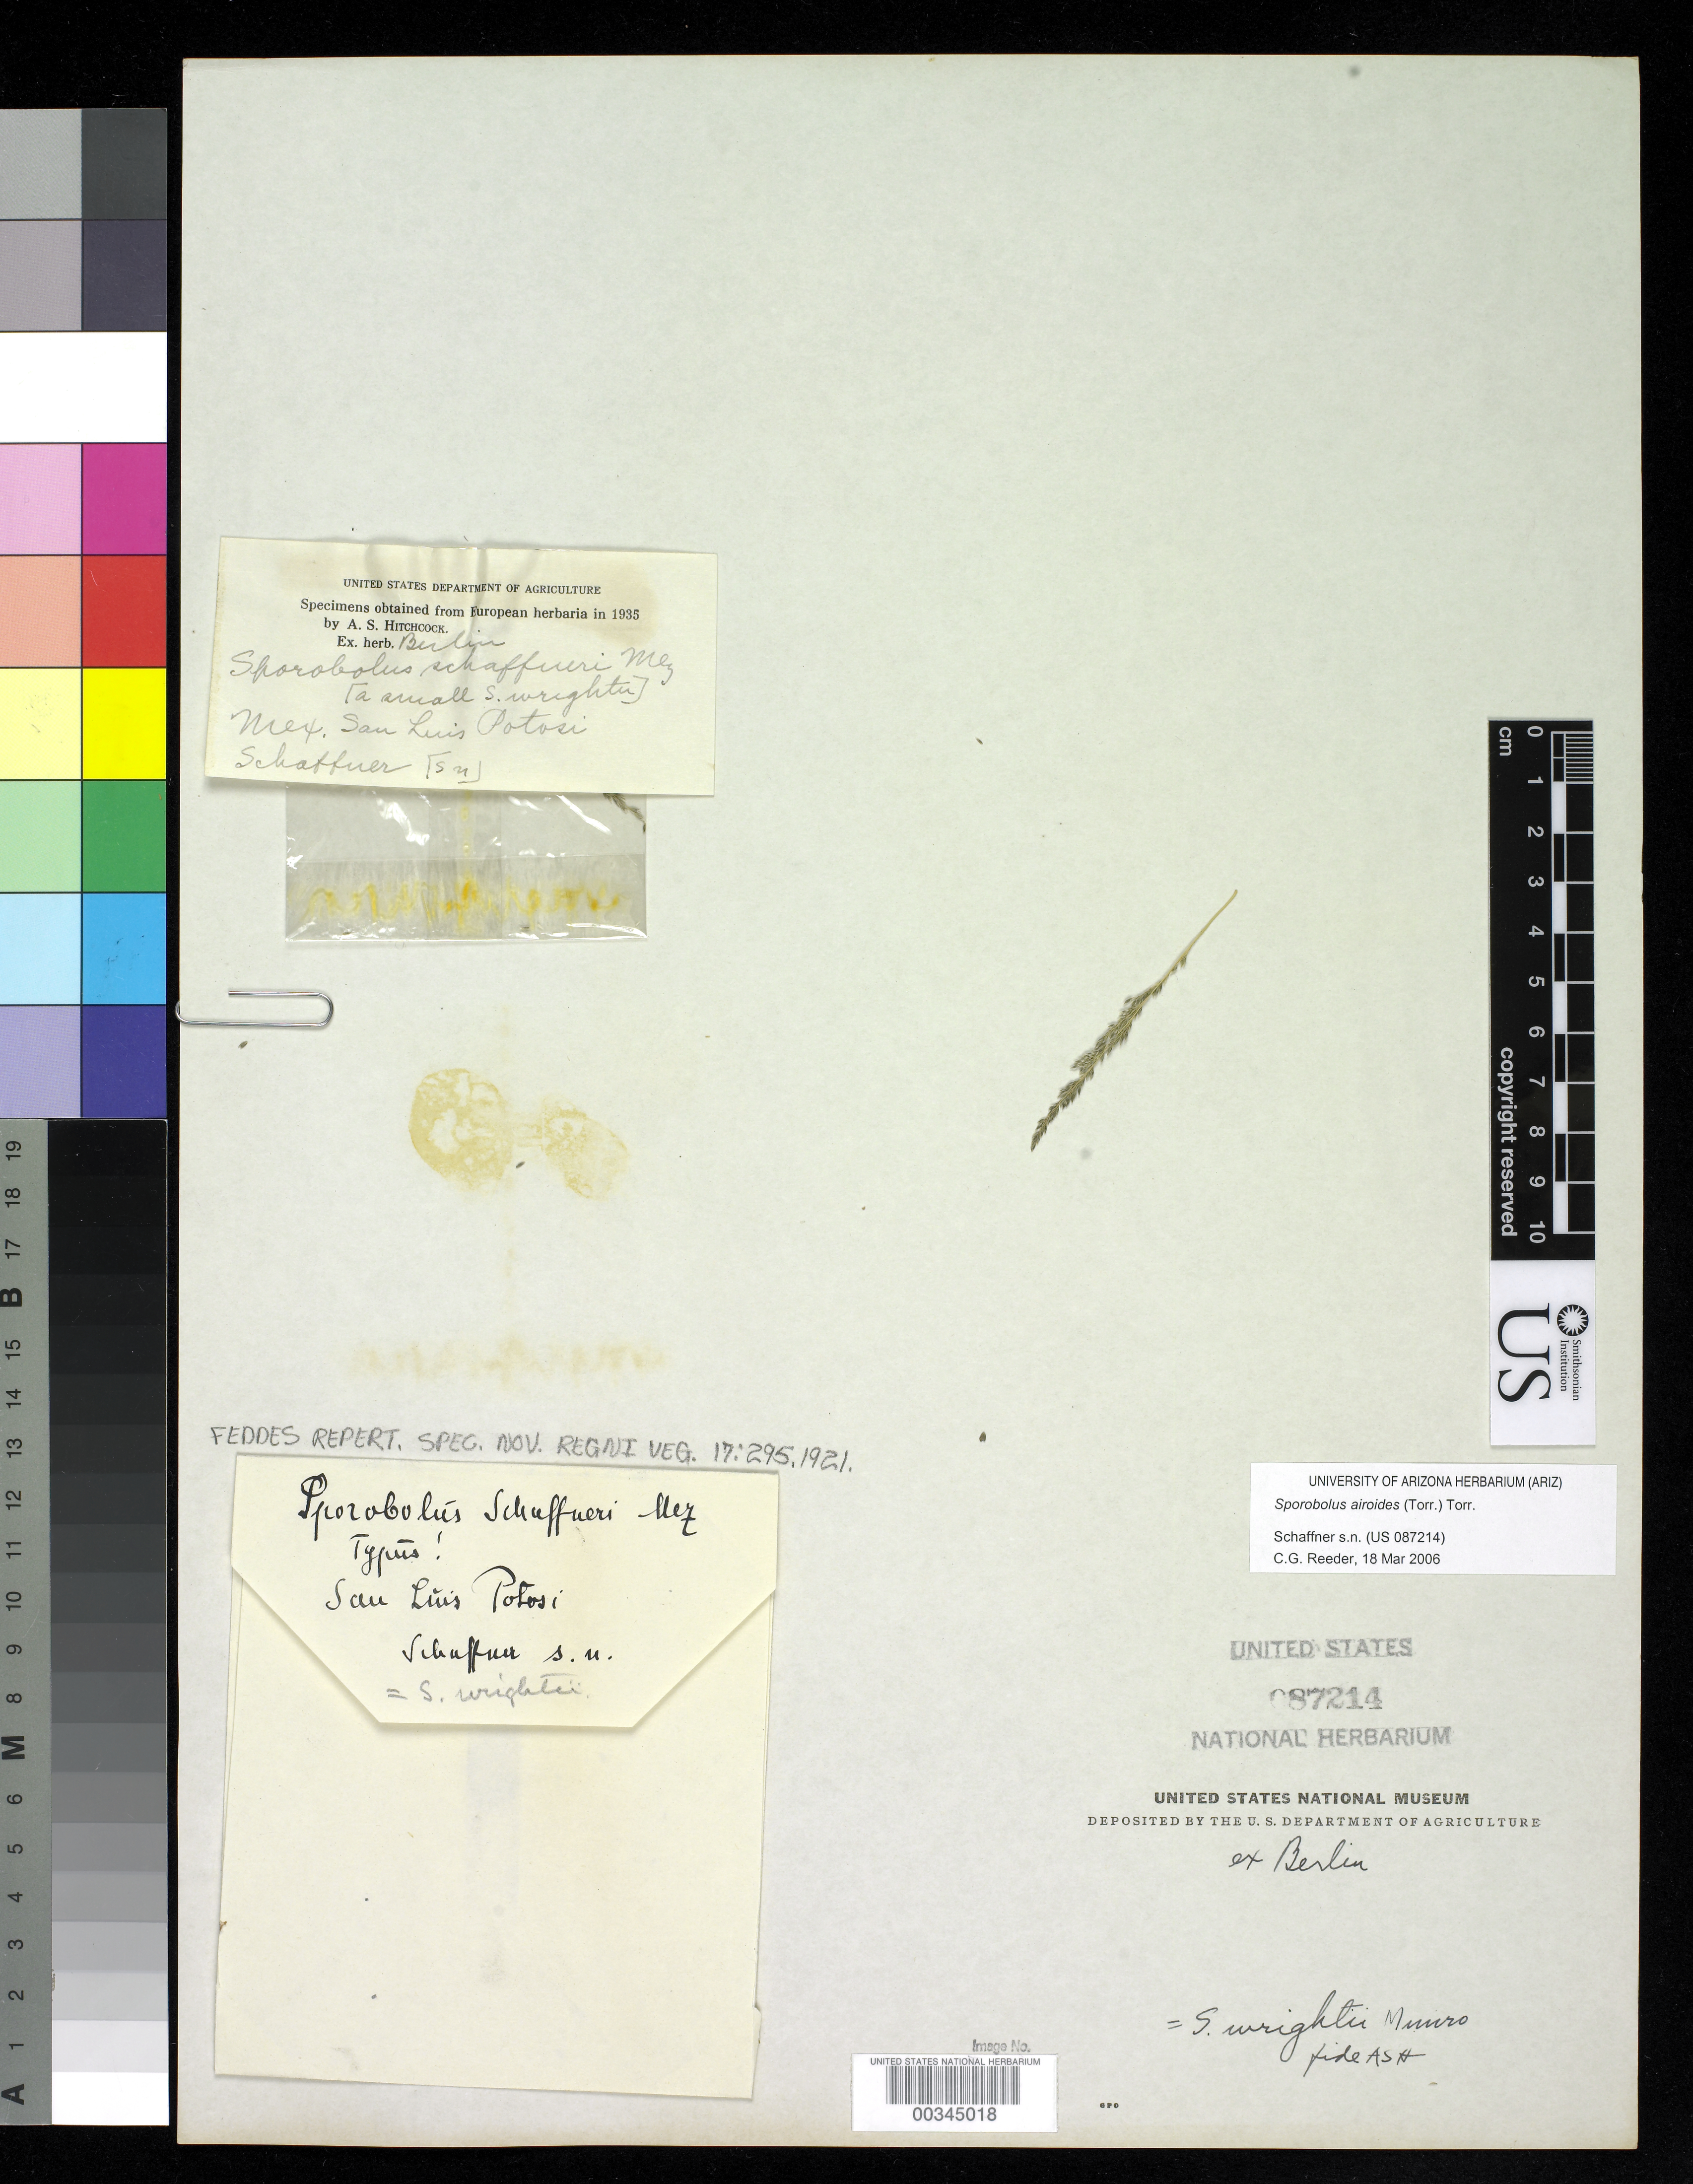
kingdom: Plantae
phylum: Tracheophyta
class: Liliopsida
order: Poales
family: Poaceae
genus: Sporobolus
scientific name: Sporobolus schaffneri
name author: Mez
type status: Type Fragment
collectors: W. Schaffner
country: Mexico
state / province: San Luis Potosi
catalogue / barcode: US 87214